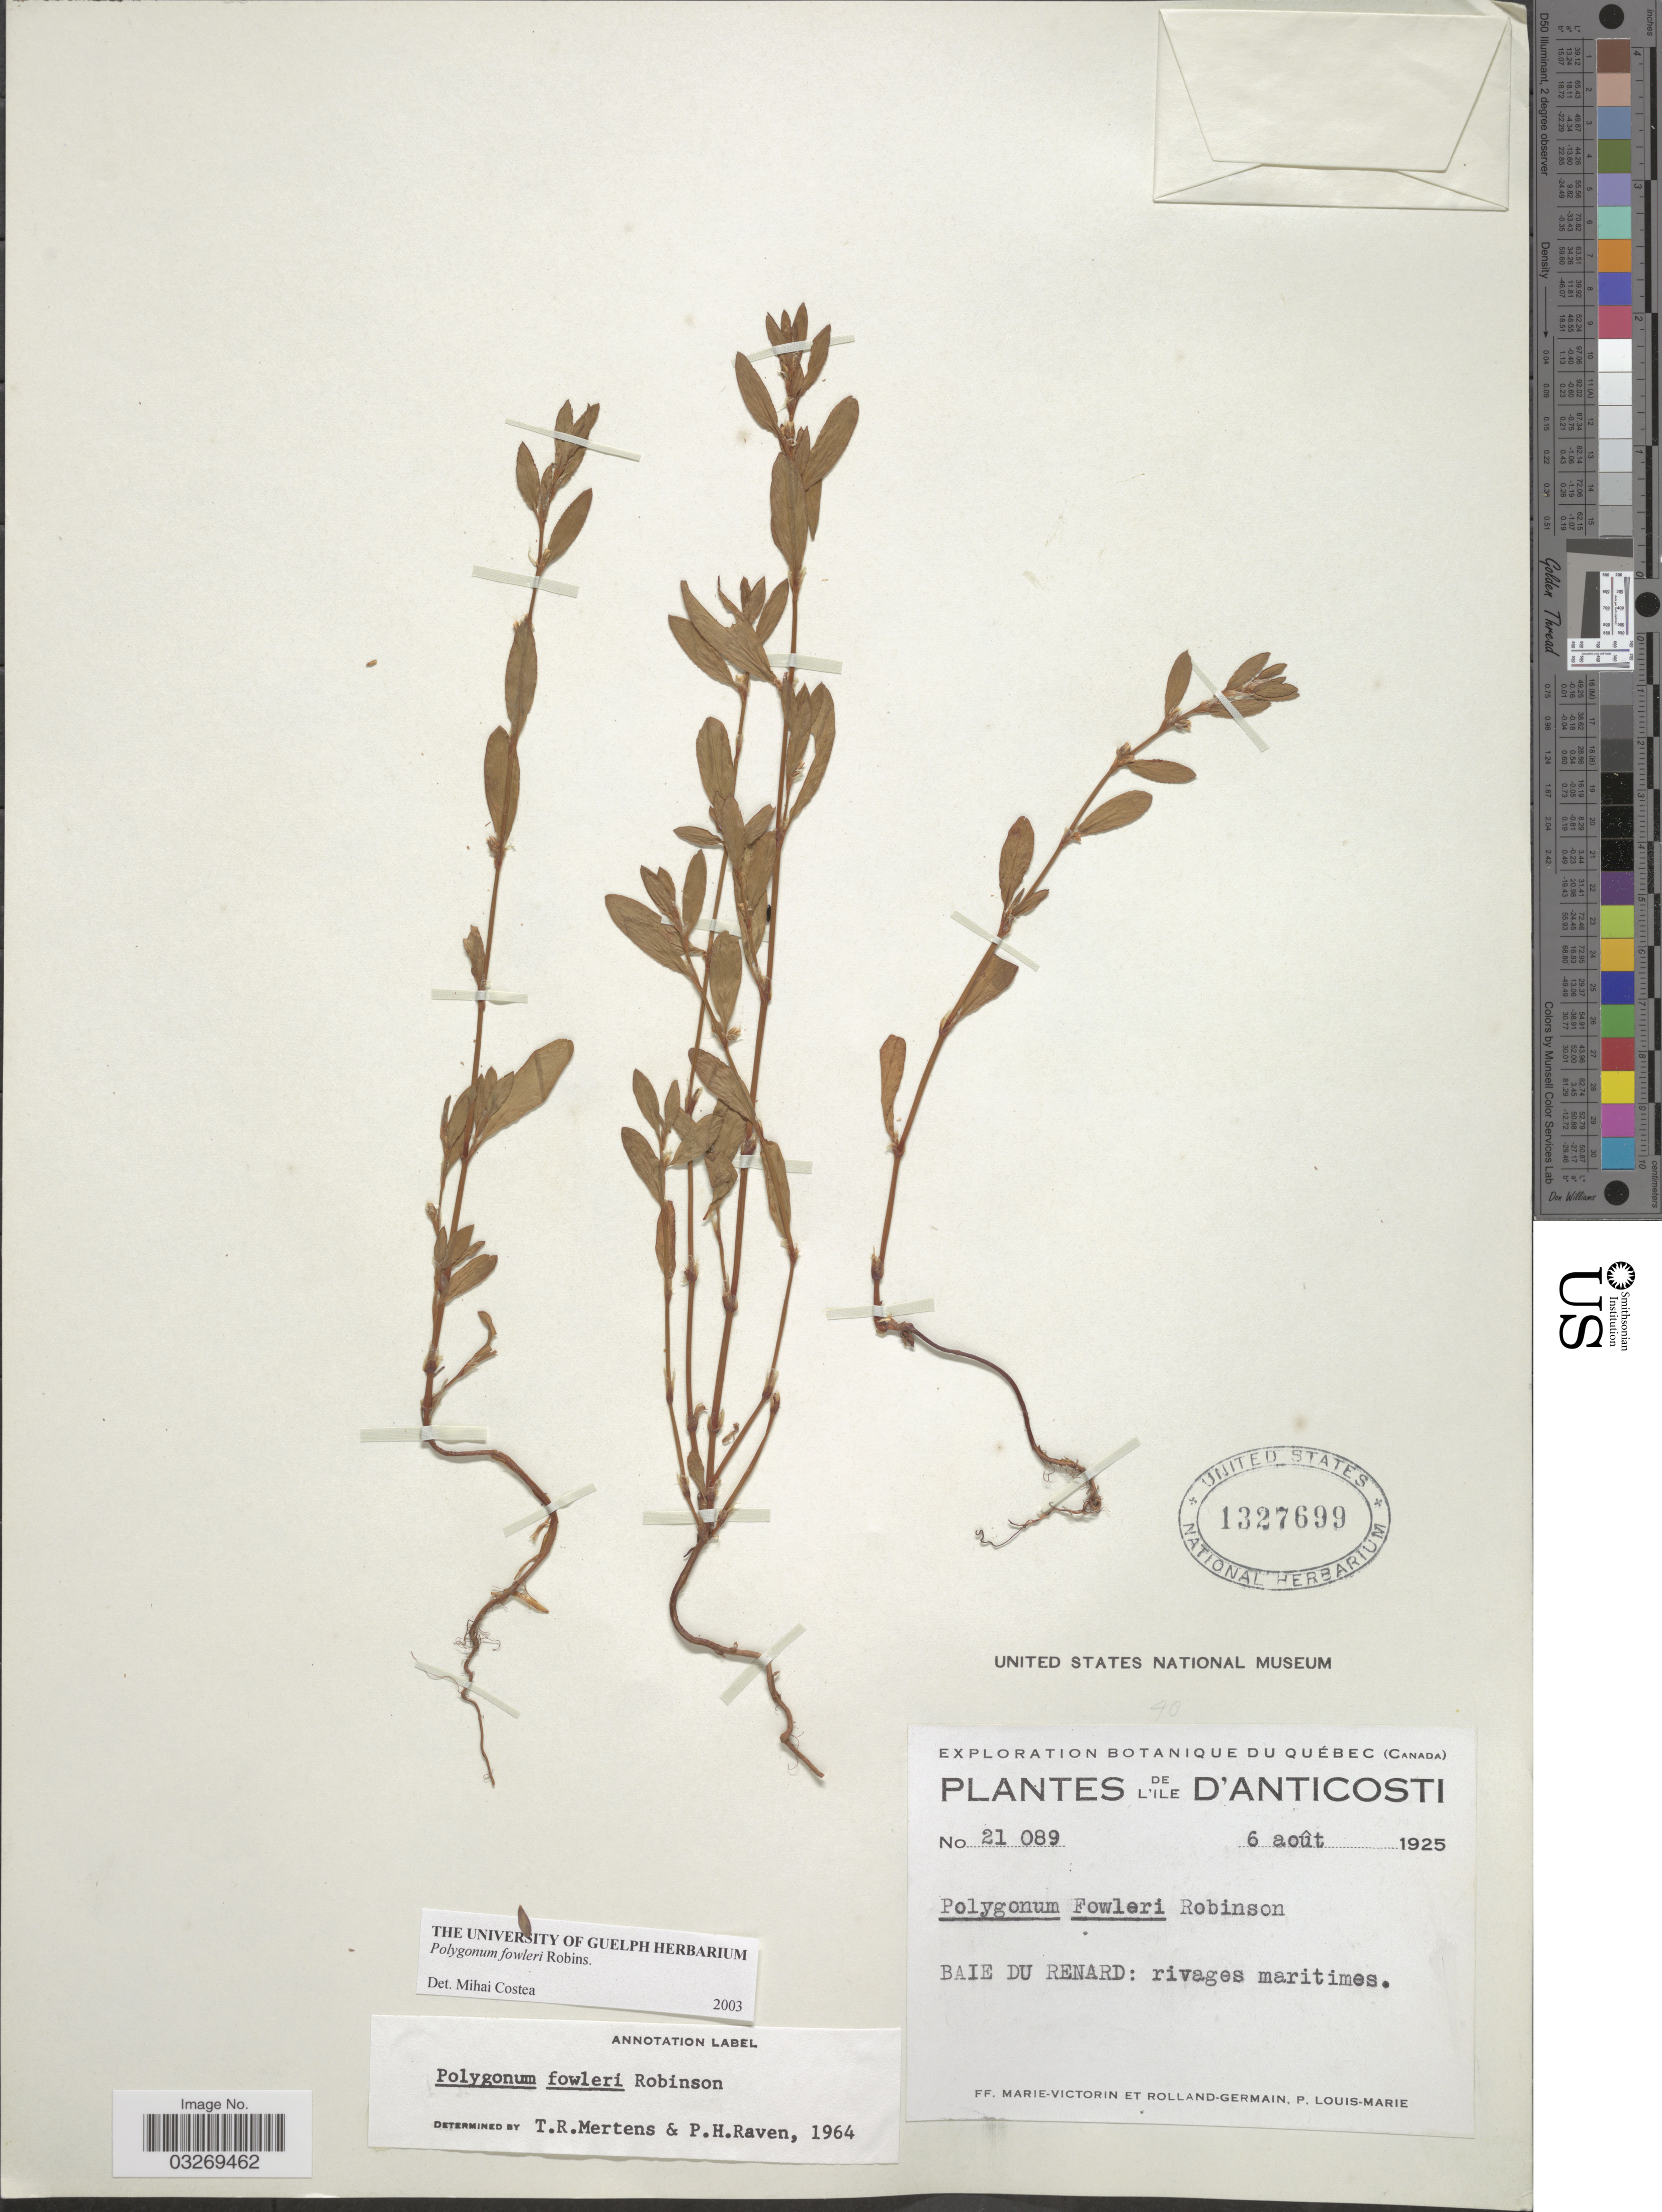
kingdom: Plantae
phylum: Tracheophyta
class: Magnoliopsida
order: Caryophyllales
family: Polygonaceae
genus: Polygonum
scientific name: Polygonum fowleri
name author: B.L. Rob.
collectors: F. Marie-Victorin, Rolland-Germain & L.-M. LaLonde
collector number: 21089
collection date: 1925-08-06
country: Canada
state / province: Quebec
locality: De L'Ile D'Anticosti, Baie du Renard: rivages maritimes.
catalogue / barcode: US 1327699